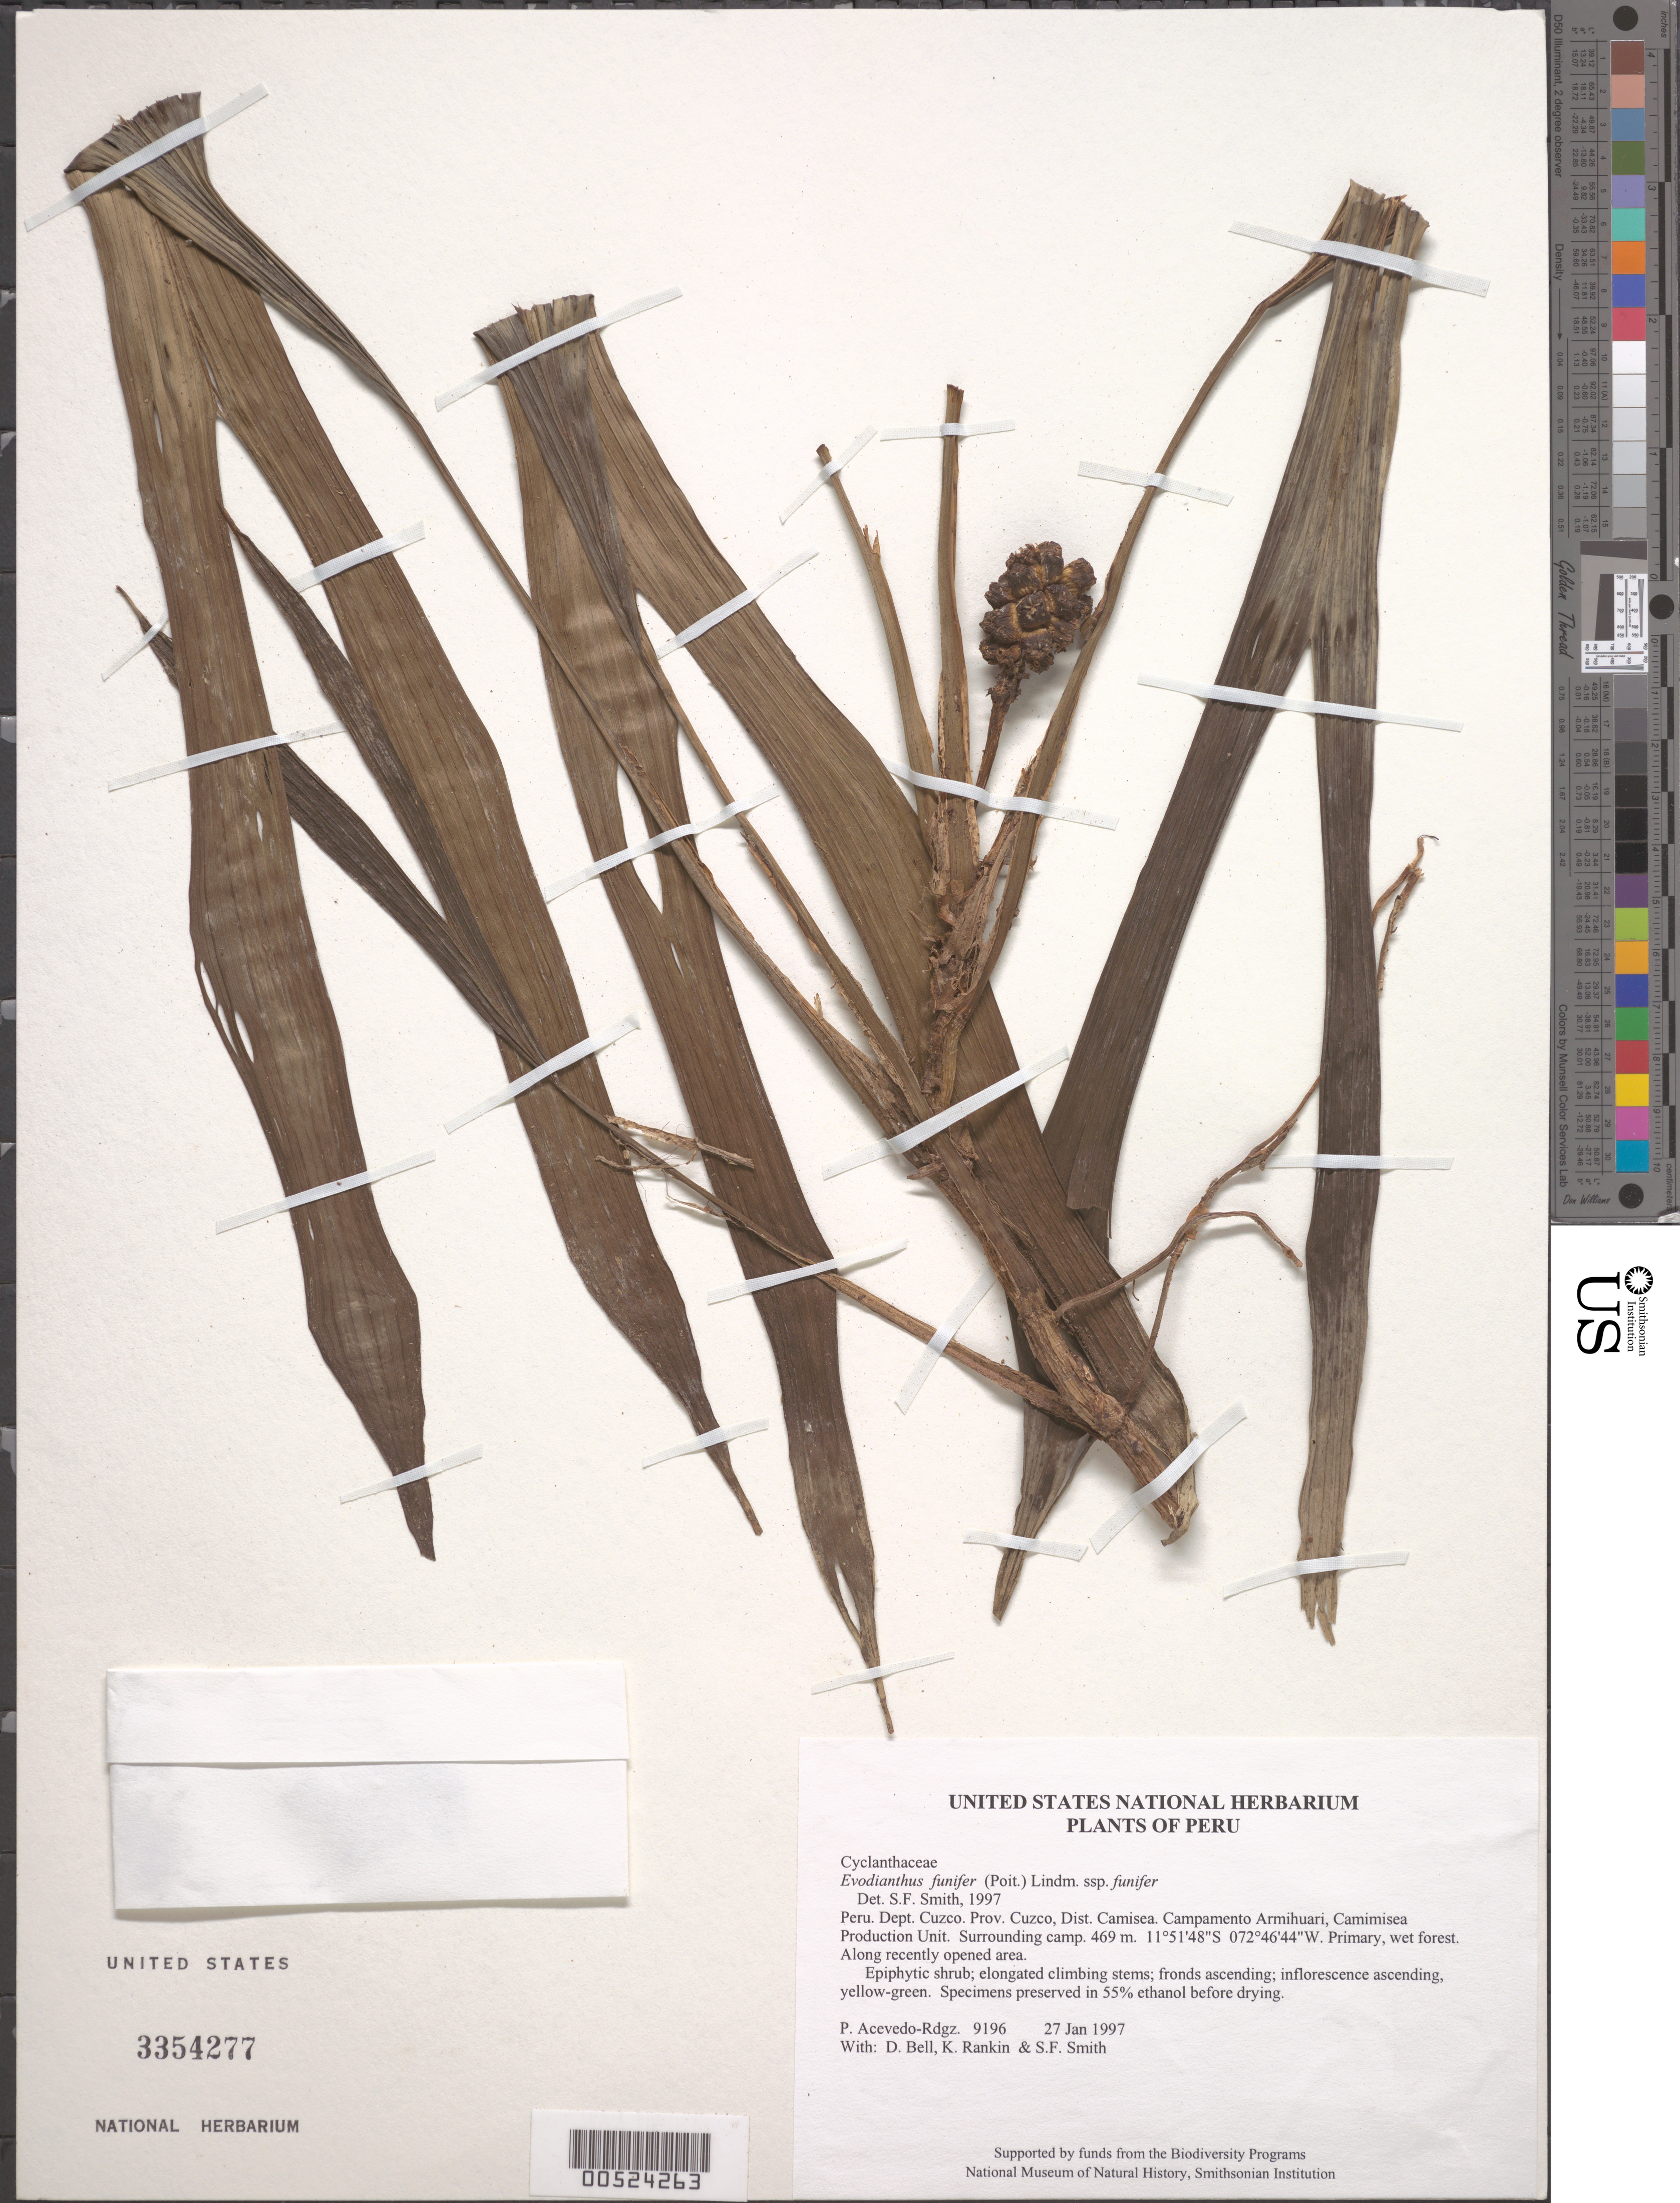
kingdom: Plantae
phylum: Tracheophyta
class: Liliopsida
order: Pandanales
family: Cyclanthaceae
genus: Evodianthus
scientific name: Evodianthus funifer subsp. funifer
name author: (Poit.) Lindm.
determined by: Smith, Stephen F., (US), NMNH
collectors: P. Acevedo-Rodr., D. A. Bell, K. B. Rankin & S.F. Smith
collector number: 9196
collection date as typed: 27 Jan 1997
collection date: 1997-01-27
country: Peru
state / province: Cusco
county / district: Cusco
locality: Districto Camisea, Campamento Armihuari, Camimisea Production Unit. Surrounding camp.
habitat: Primary, wet forest. Along recently opened area.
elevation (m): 469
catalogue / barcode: US 3354277